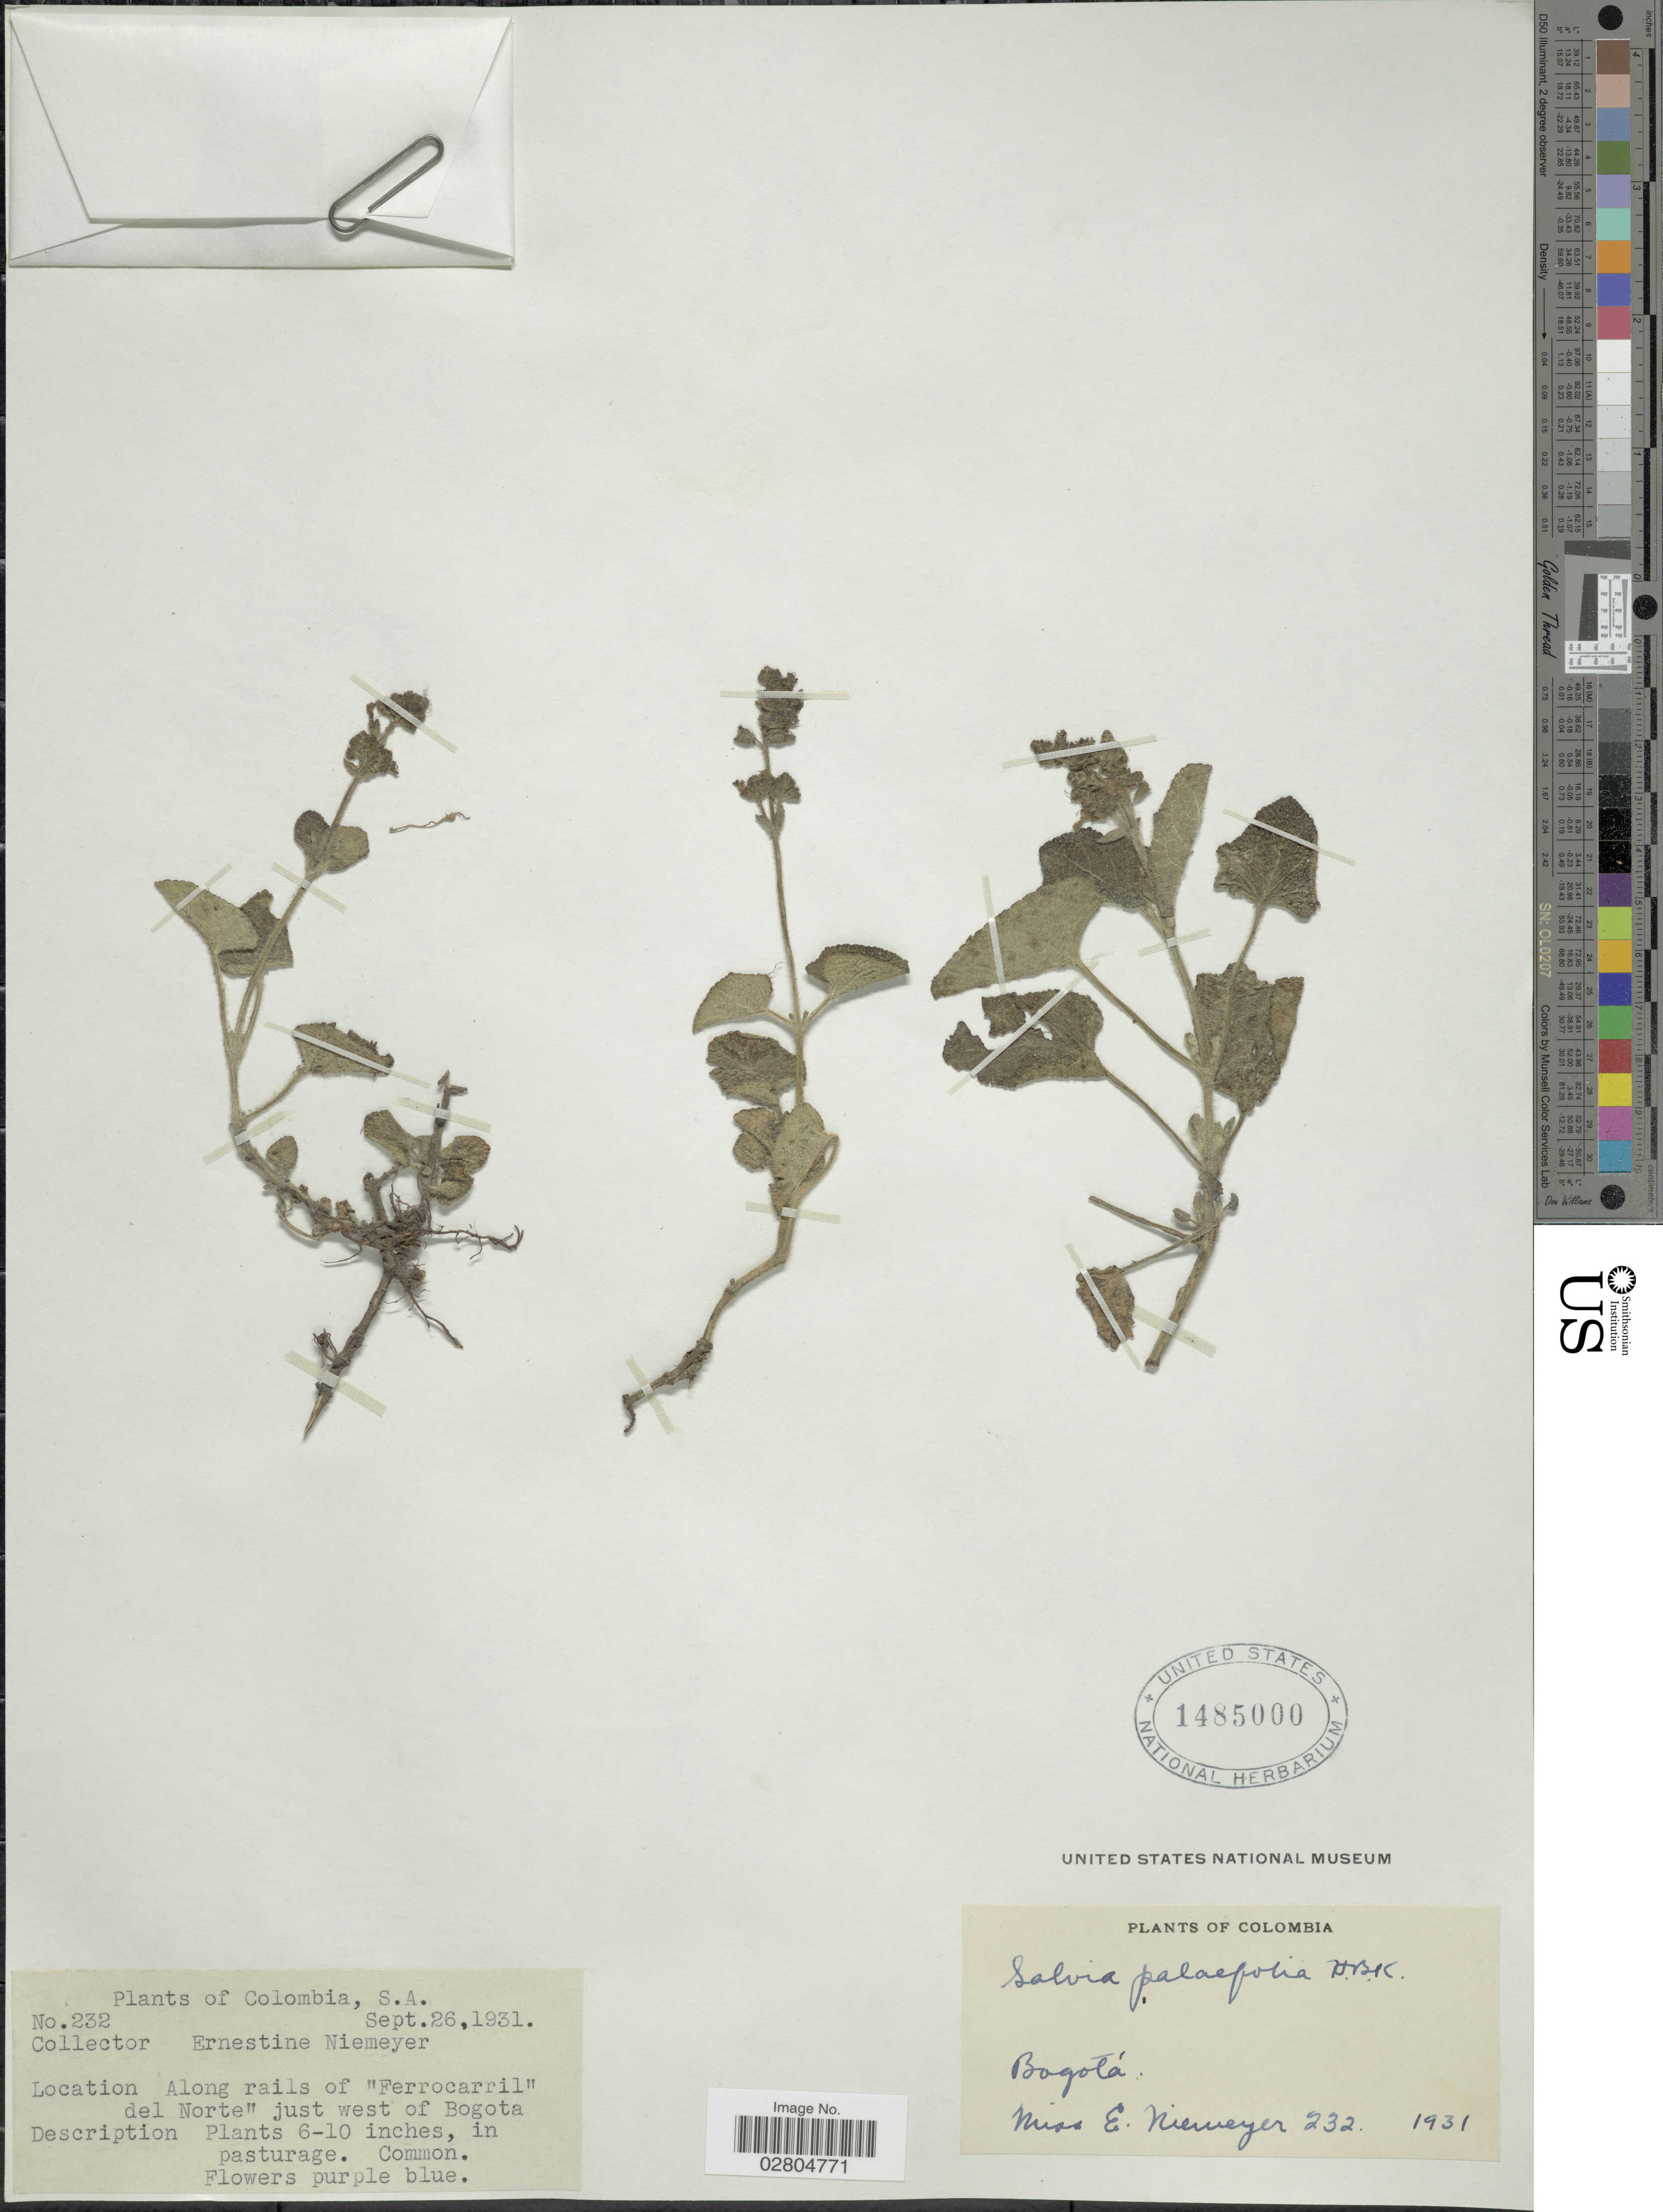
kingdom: Plantae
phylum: Tracheophyta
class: Magnoliopsida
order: Lamiales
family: Lamiaceae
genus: Salvia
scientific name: Salvia palifolia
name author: Kunth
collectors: E. H. Niemeyer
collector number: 232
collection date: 1931-09-26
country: Colombia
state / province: Bogota D.C.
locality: Along rails of "Ferrocarril del Norte" just west of Bogota.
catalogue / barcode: US 1485000